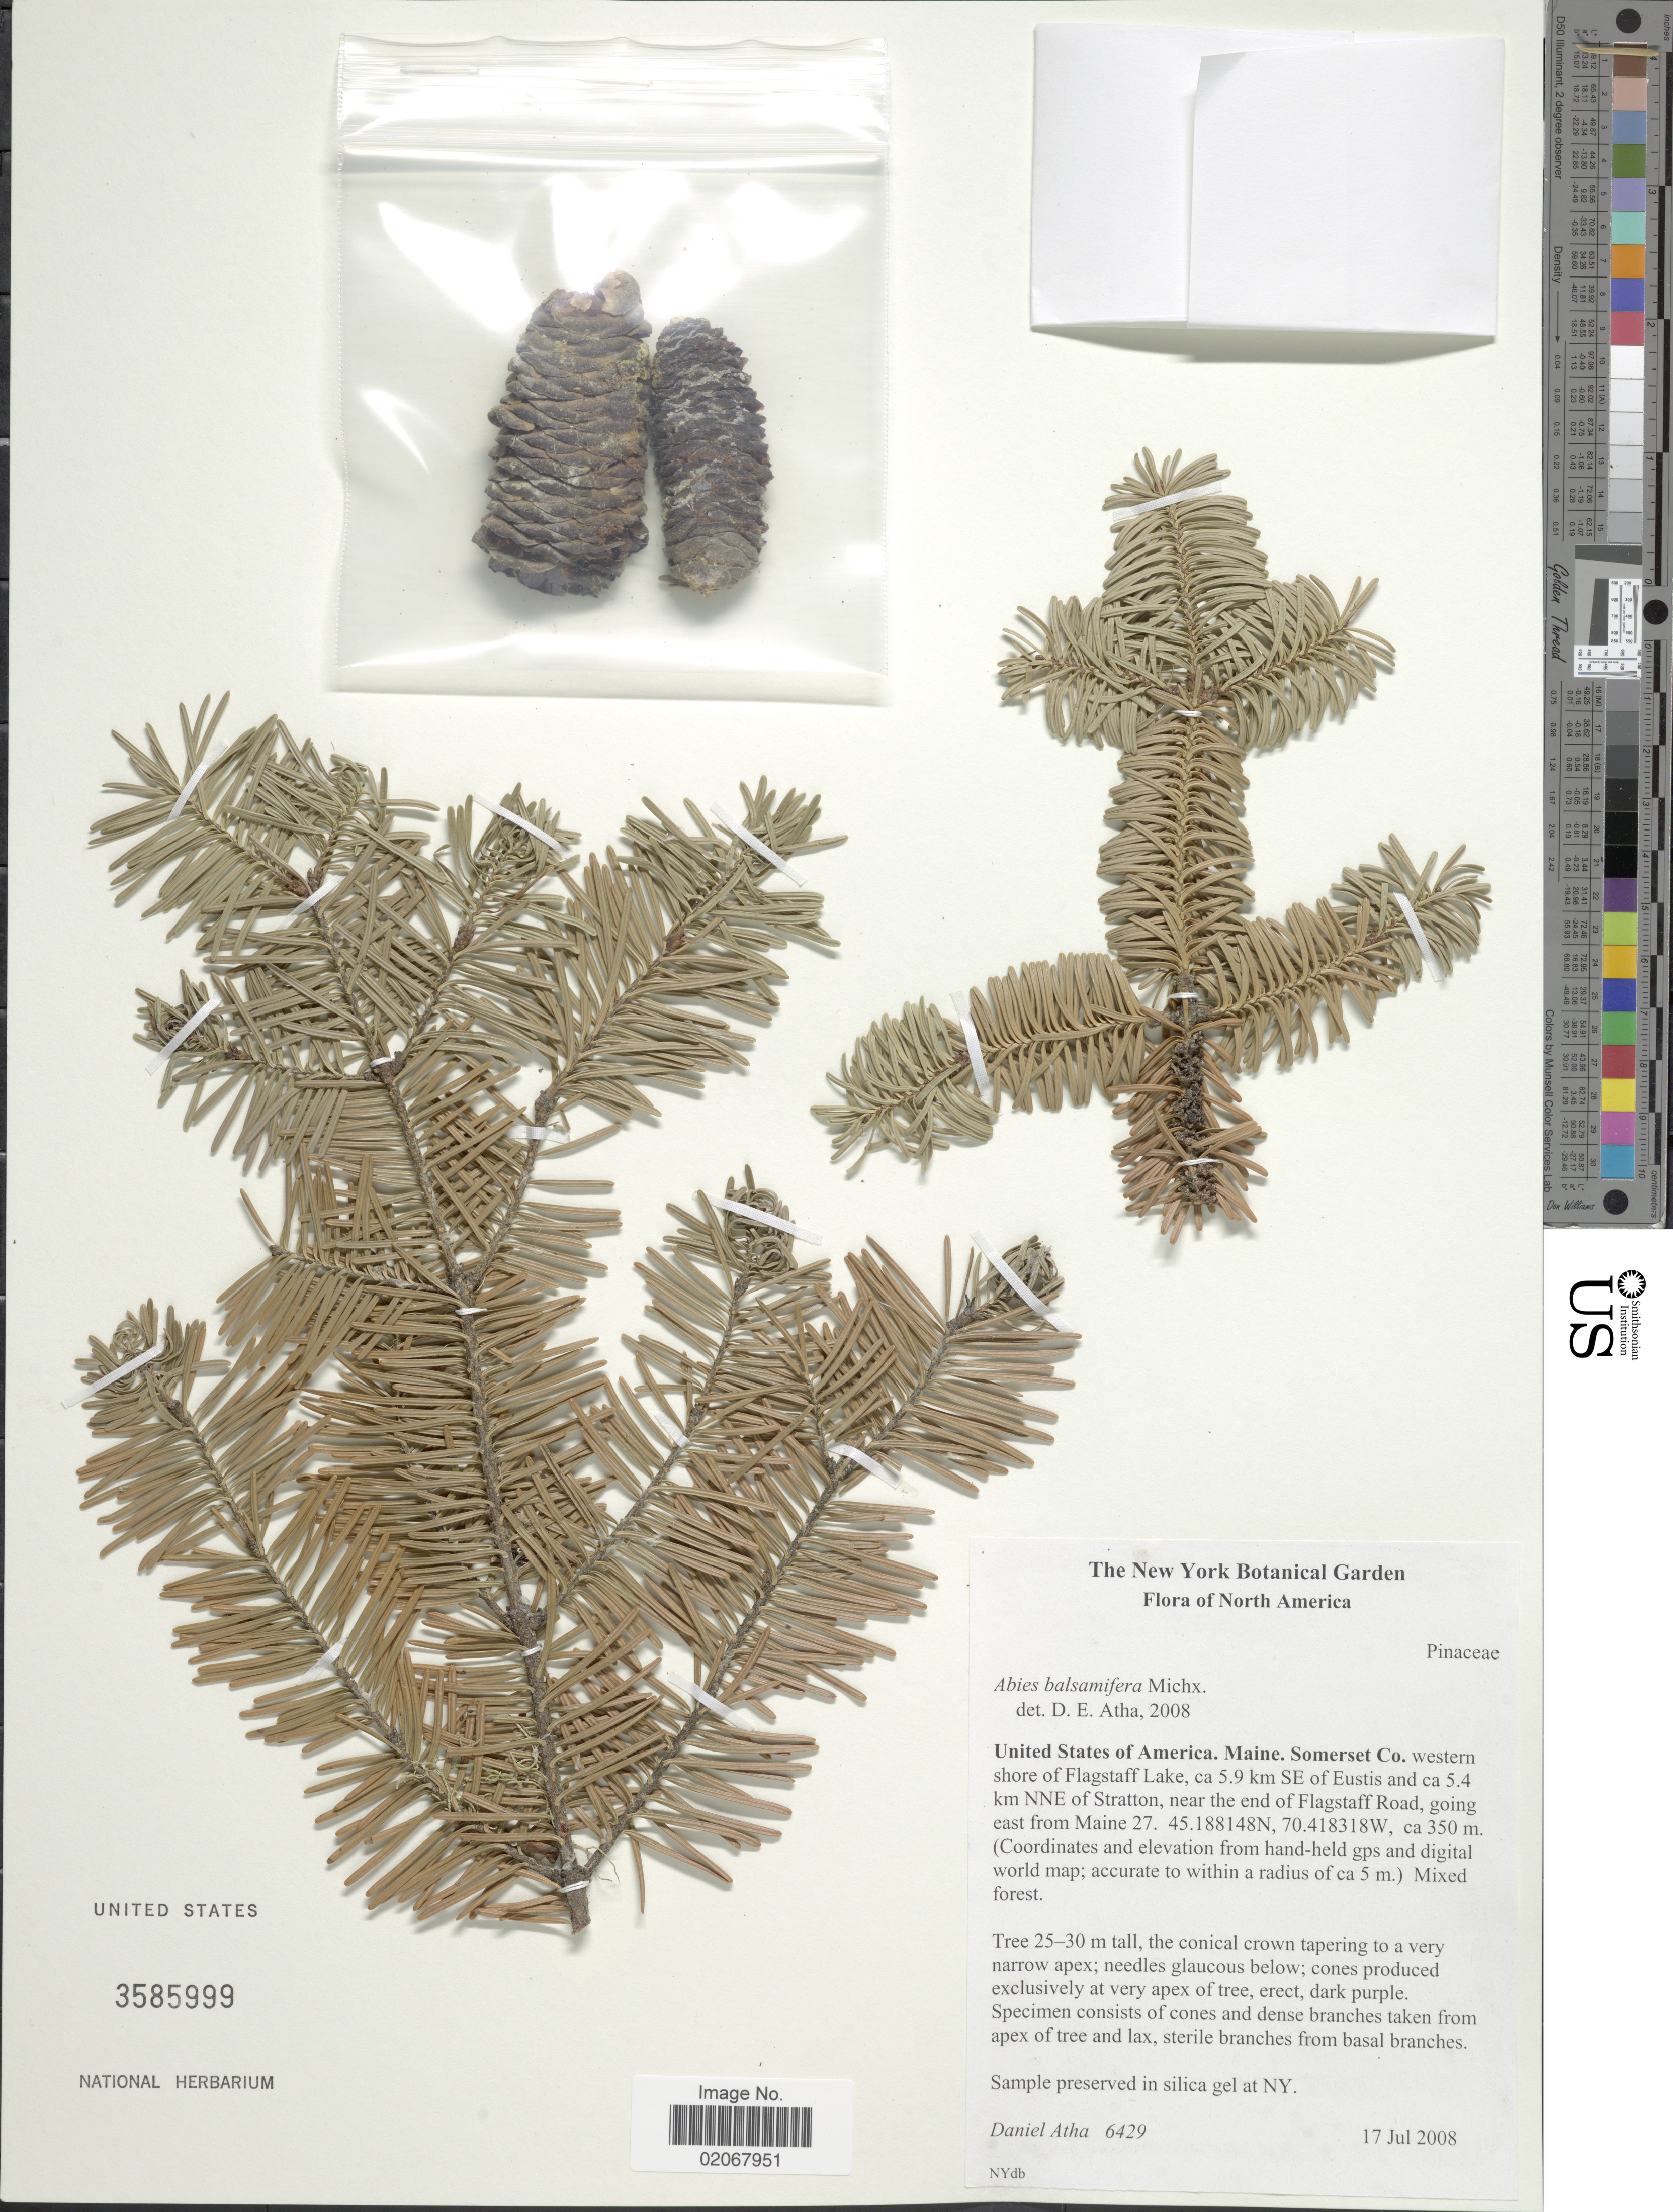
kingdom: Plantae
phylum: Tracheophyta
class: Pinopsida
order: Pinales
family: Pinaceae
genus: Abies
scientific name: Abies balsamea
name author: (L.) Mill.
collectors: D. Atha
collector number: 6429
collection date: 2008-07-17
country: United States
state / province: Maine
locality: Somerset Co. western shore of Flaggstaff Lake, ca 5.9 km SE of Eustis and ca. 5.4 km NNE of Stratton, near the end of Flaggstaff Road, going east from Maine 27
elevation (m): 350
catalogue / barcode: US 3585999